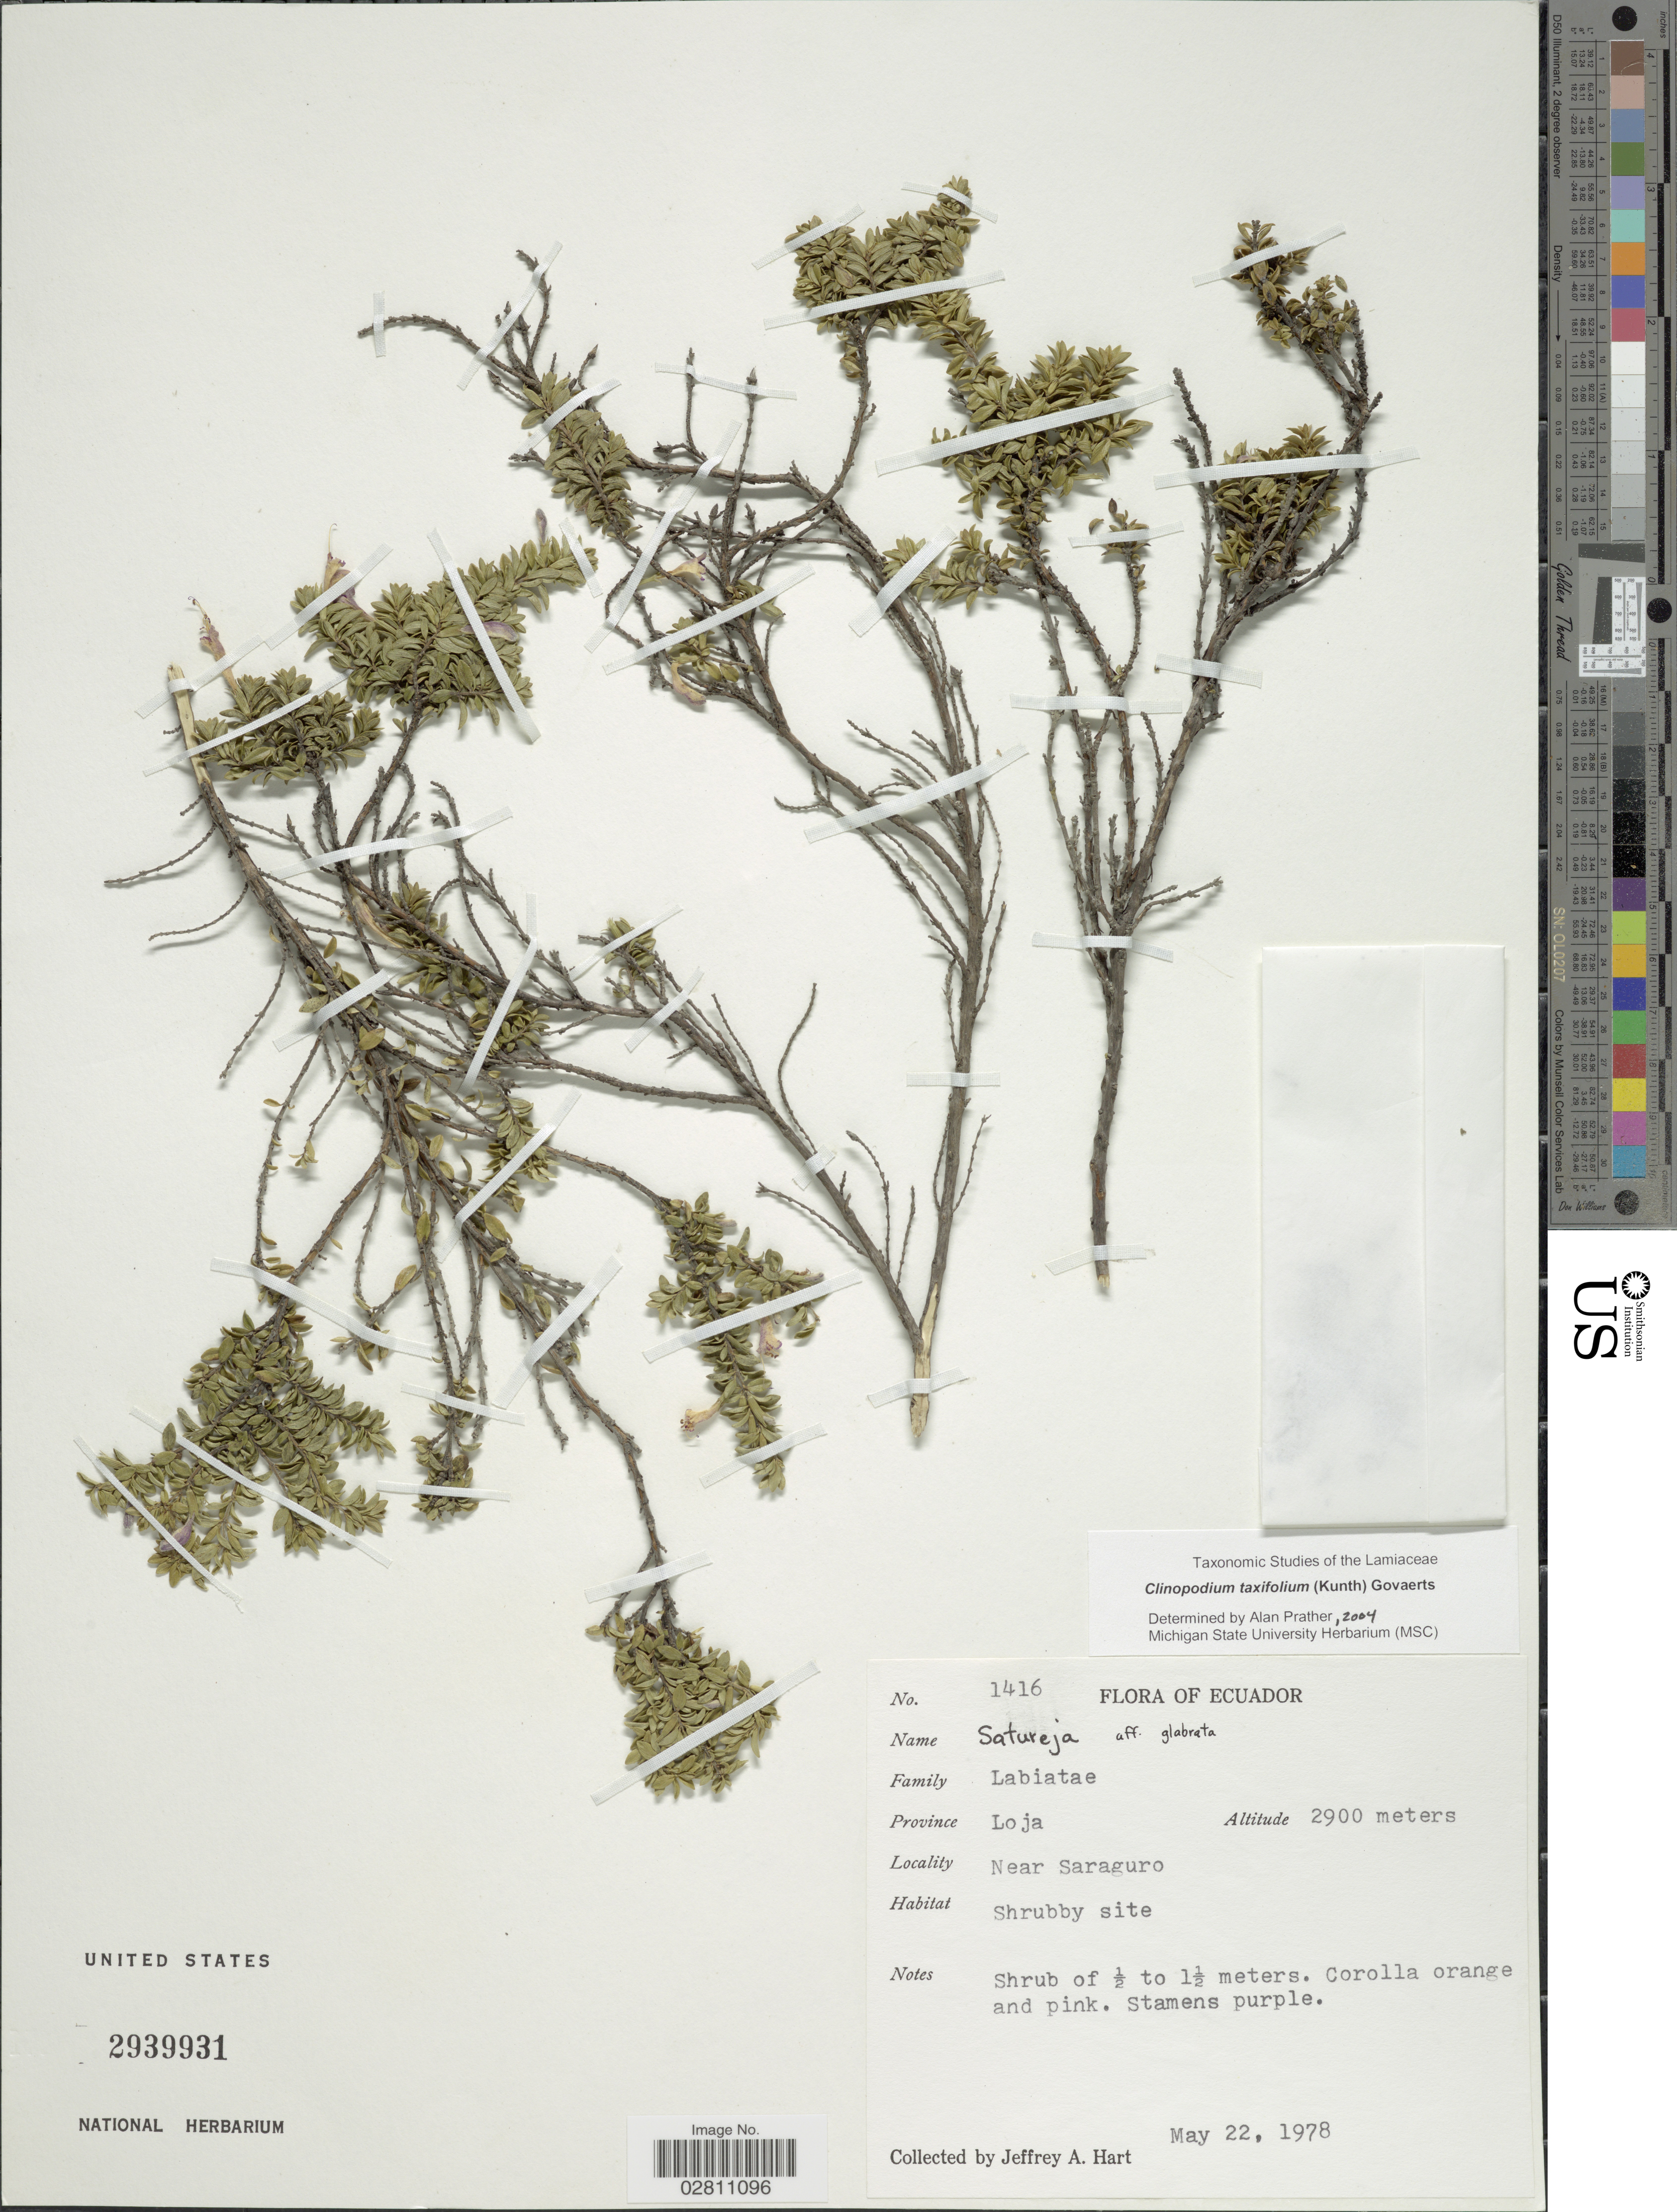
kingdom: Plantae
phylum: Tracheophyta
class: Magnoliopsida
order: Lamiales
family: Lamiaceae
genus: Clinopodium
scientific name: Clinopodium taxifolium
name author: (Kunth) Govaerts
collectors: J. A. Hart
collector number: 1416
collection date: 1978-05-22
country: Ecuador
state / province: Loja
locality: Near Saraguro.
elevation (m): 2900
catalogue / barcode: US 2939931